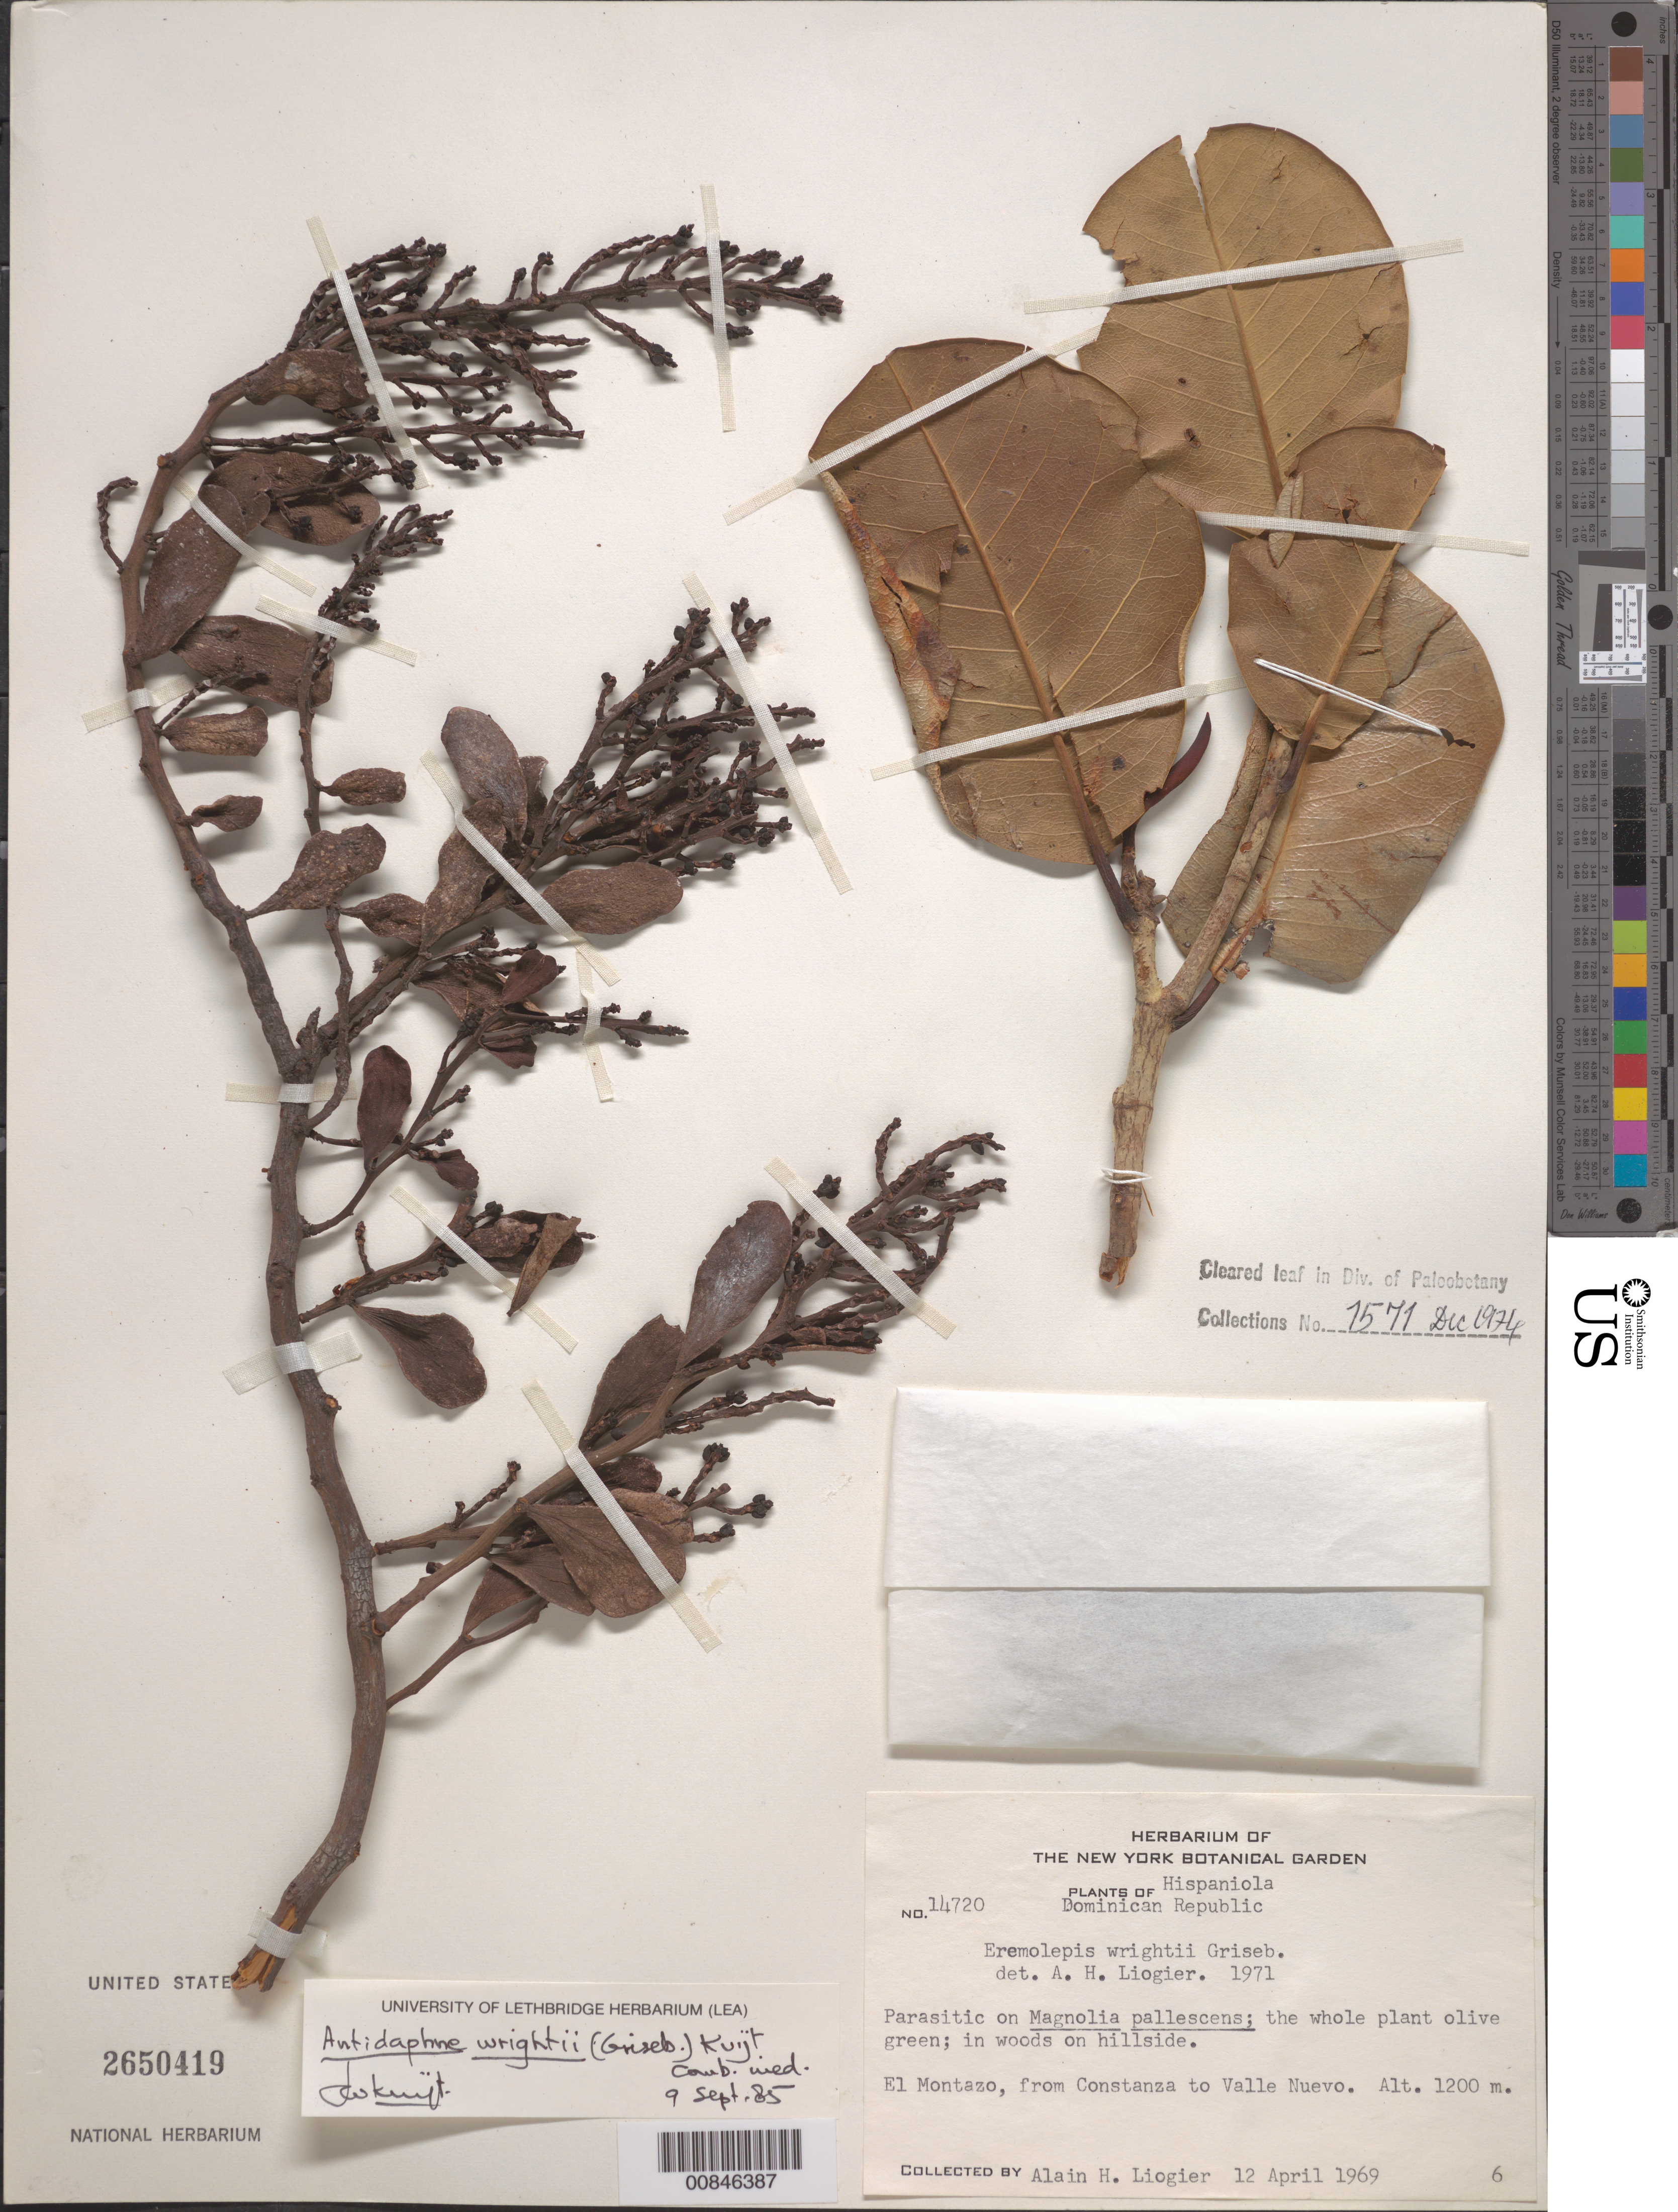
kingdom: Plantae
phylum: Tracheophyta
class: Magnoliopsida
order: Santalales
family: Santalaceae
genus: Antidaphne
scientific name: Antidaphne wrightii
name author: (Griseb.) Kuijt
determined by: Kuijt, Job, (CANADA)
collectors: A. H. Liogier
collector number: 14720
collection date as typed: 12 Apr 1969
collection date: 1969-04-12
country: Dominican Republic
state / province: La Vega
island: Hispaniola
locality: El Montazo, from Constanza to Valle Nuevo.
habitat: On Magnolia pallescens. In woods on hillside.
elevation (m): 1200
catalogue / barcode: US 2650419